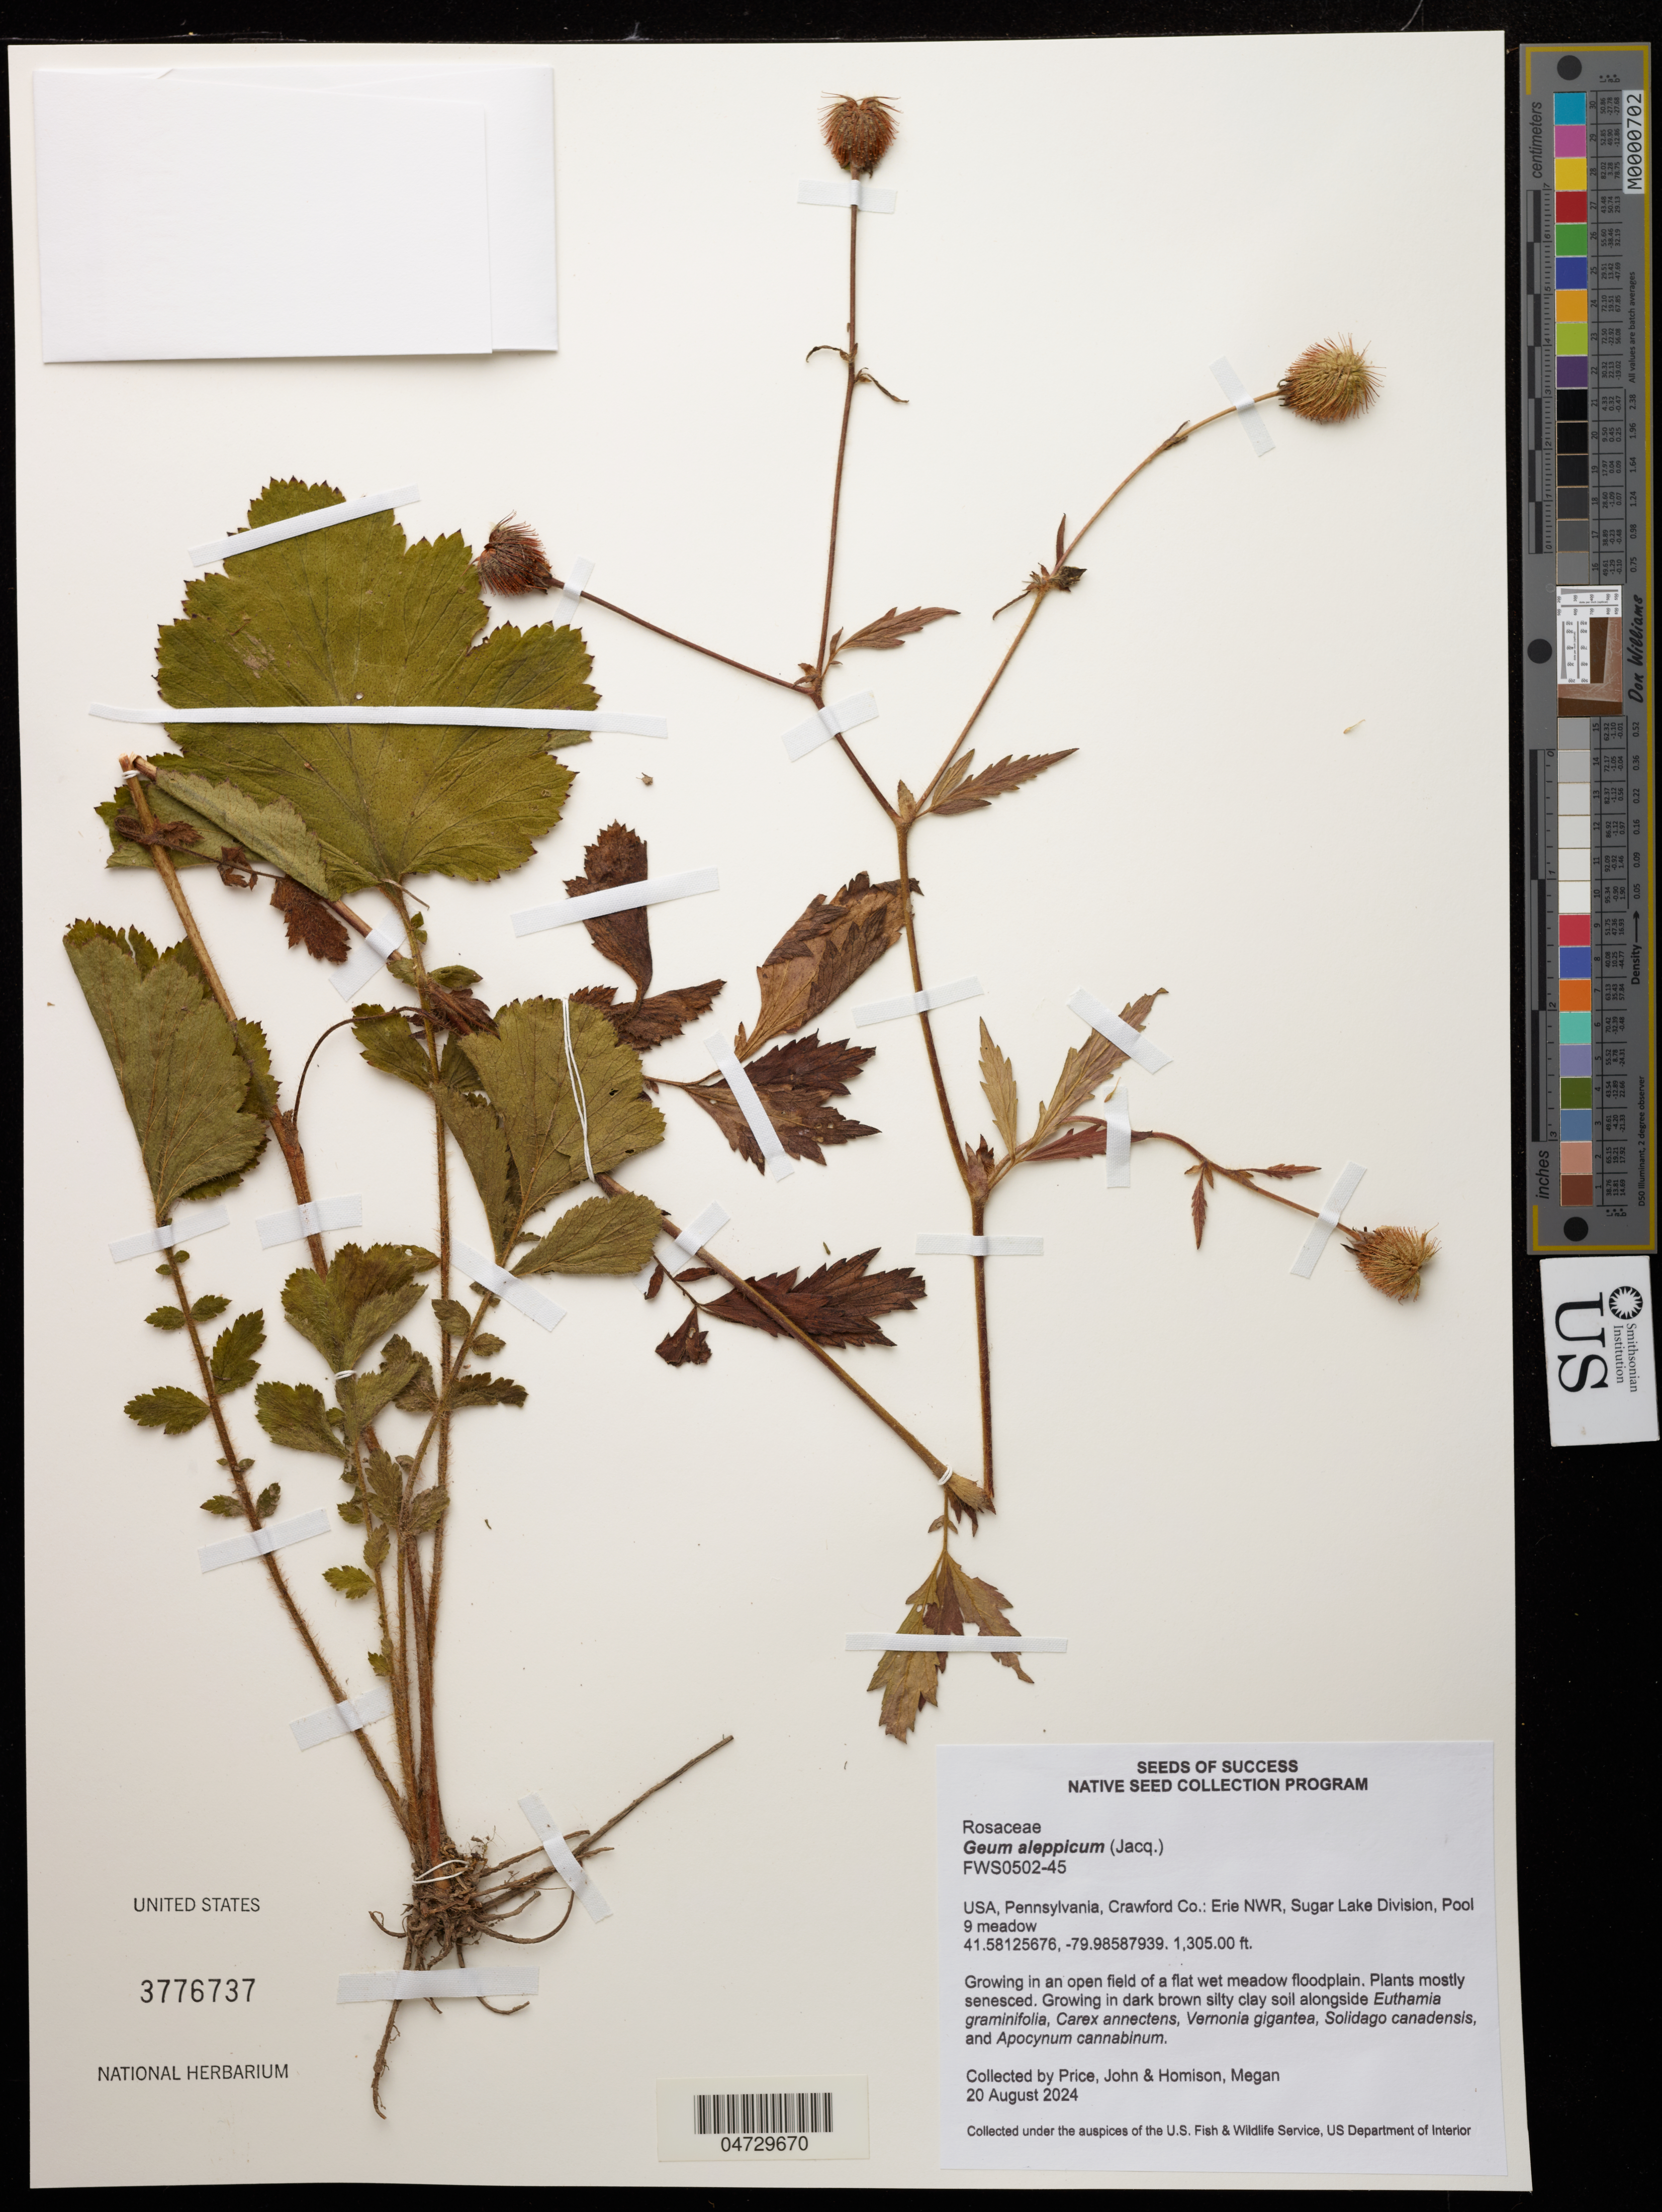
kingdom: Plantae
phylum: Tracheophyta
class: Magnoliopsida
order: Rosales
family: Rosaceae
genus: Geum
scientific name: Geum aleppicum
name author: Jacq.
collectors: J. Price & M. Homison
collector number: FWS0502-45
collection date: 2024-08-20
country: United States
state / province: Pennsylvania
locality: USA, Pennsylvania, Crawford Co.: Erie NWR, Sugar Lake Division, Pool 9 meadow.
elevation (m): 398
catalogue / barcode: US 3776737